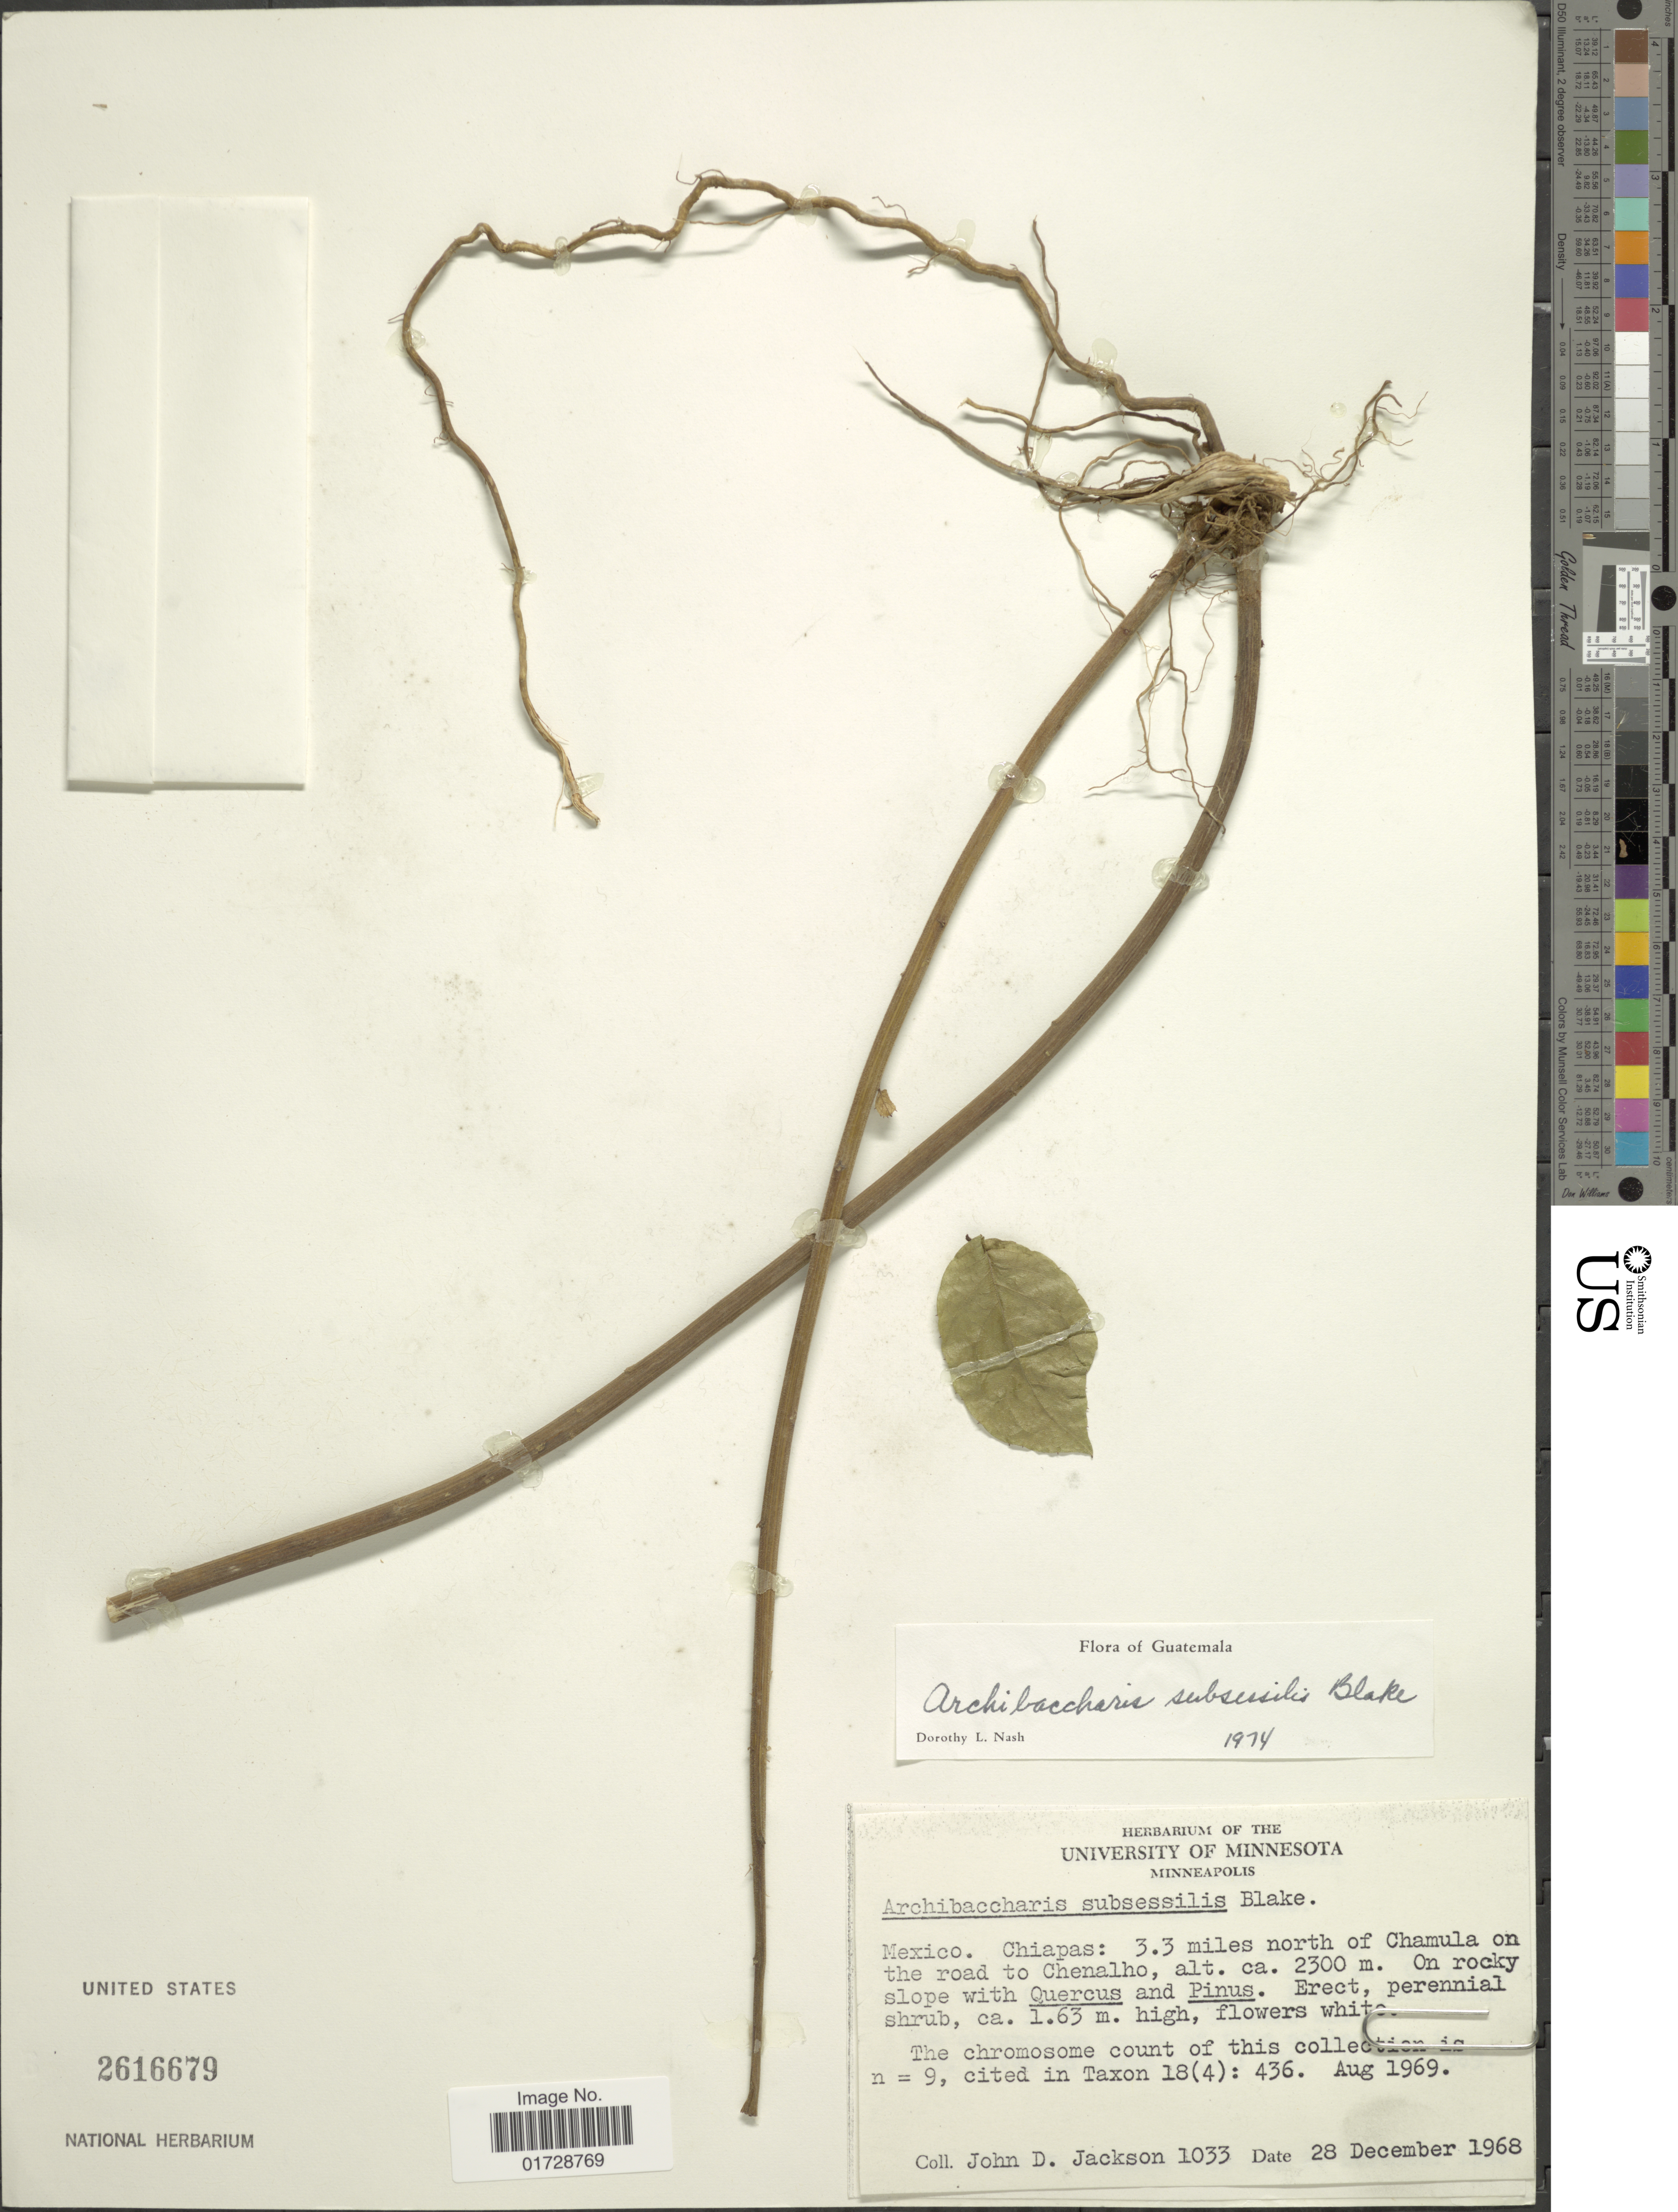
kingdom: Plantae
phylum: Tracheophyta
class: Magnoliopsida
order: Asterales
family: Asteraceae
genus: Archibaccharis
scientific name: Archibaccharis subsessilis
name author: S.F. Blake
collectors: J. Jackson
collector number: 1033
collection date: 1968-12-28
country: Mexico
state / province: Chiapas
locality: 3.3 miles north of Chamula on the road to Chenalho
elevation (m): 2300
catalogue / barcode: US 2616679